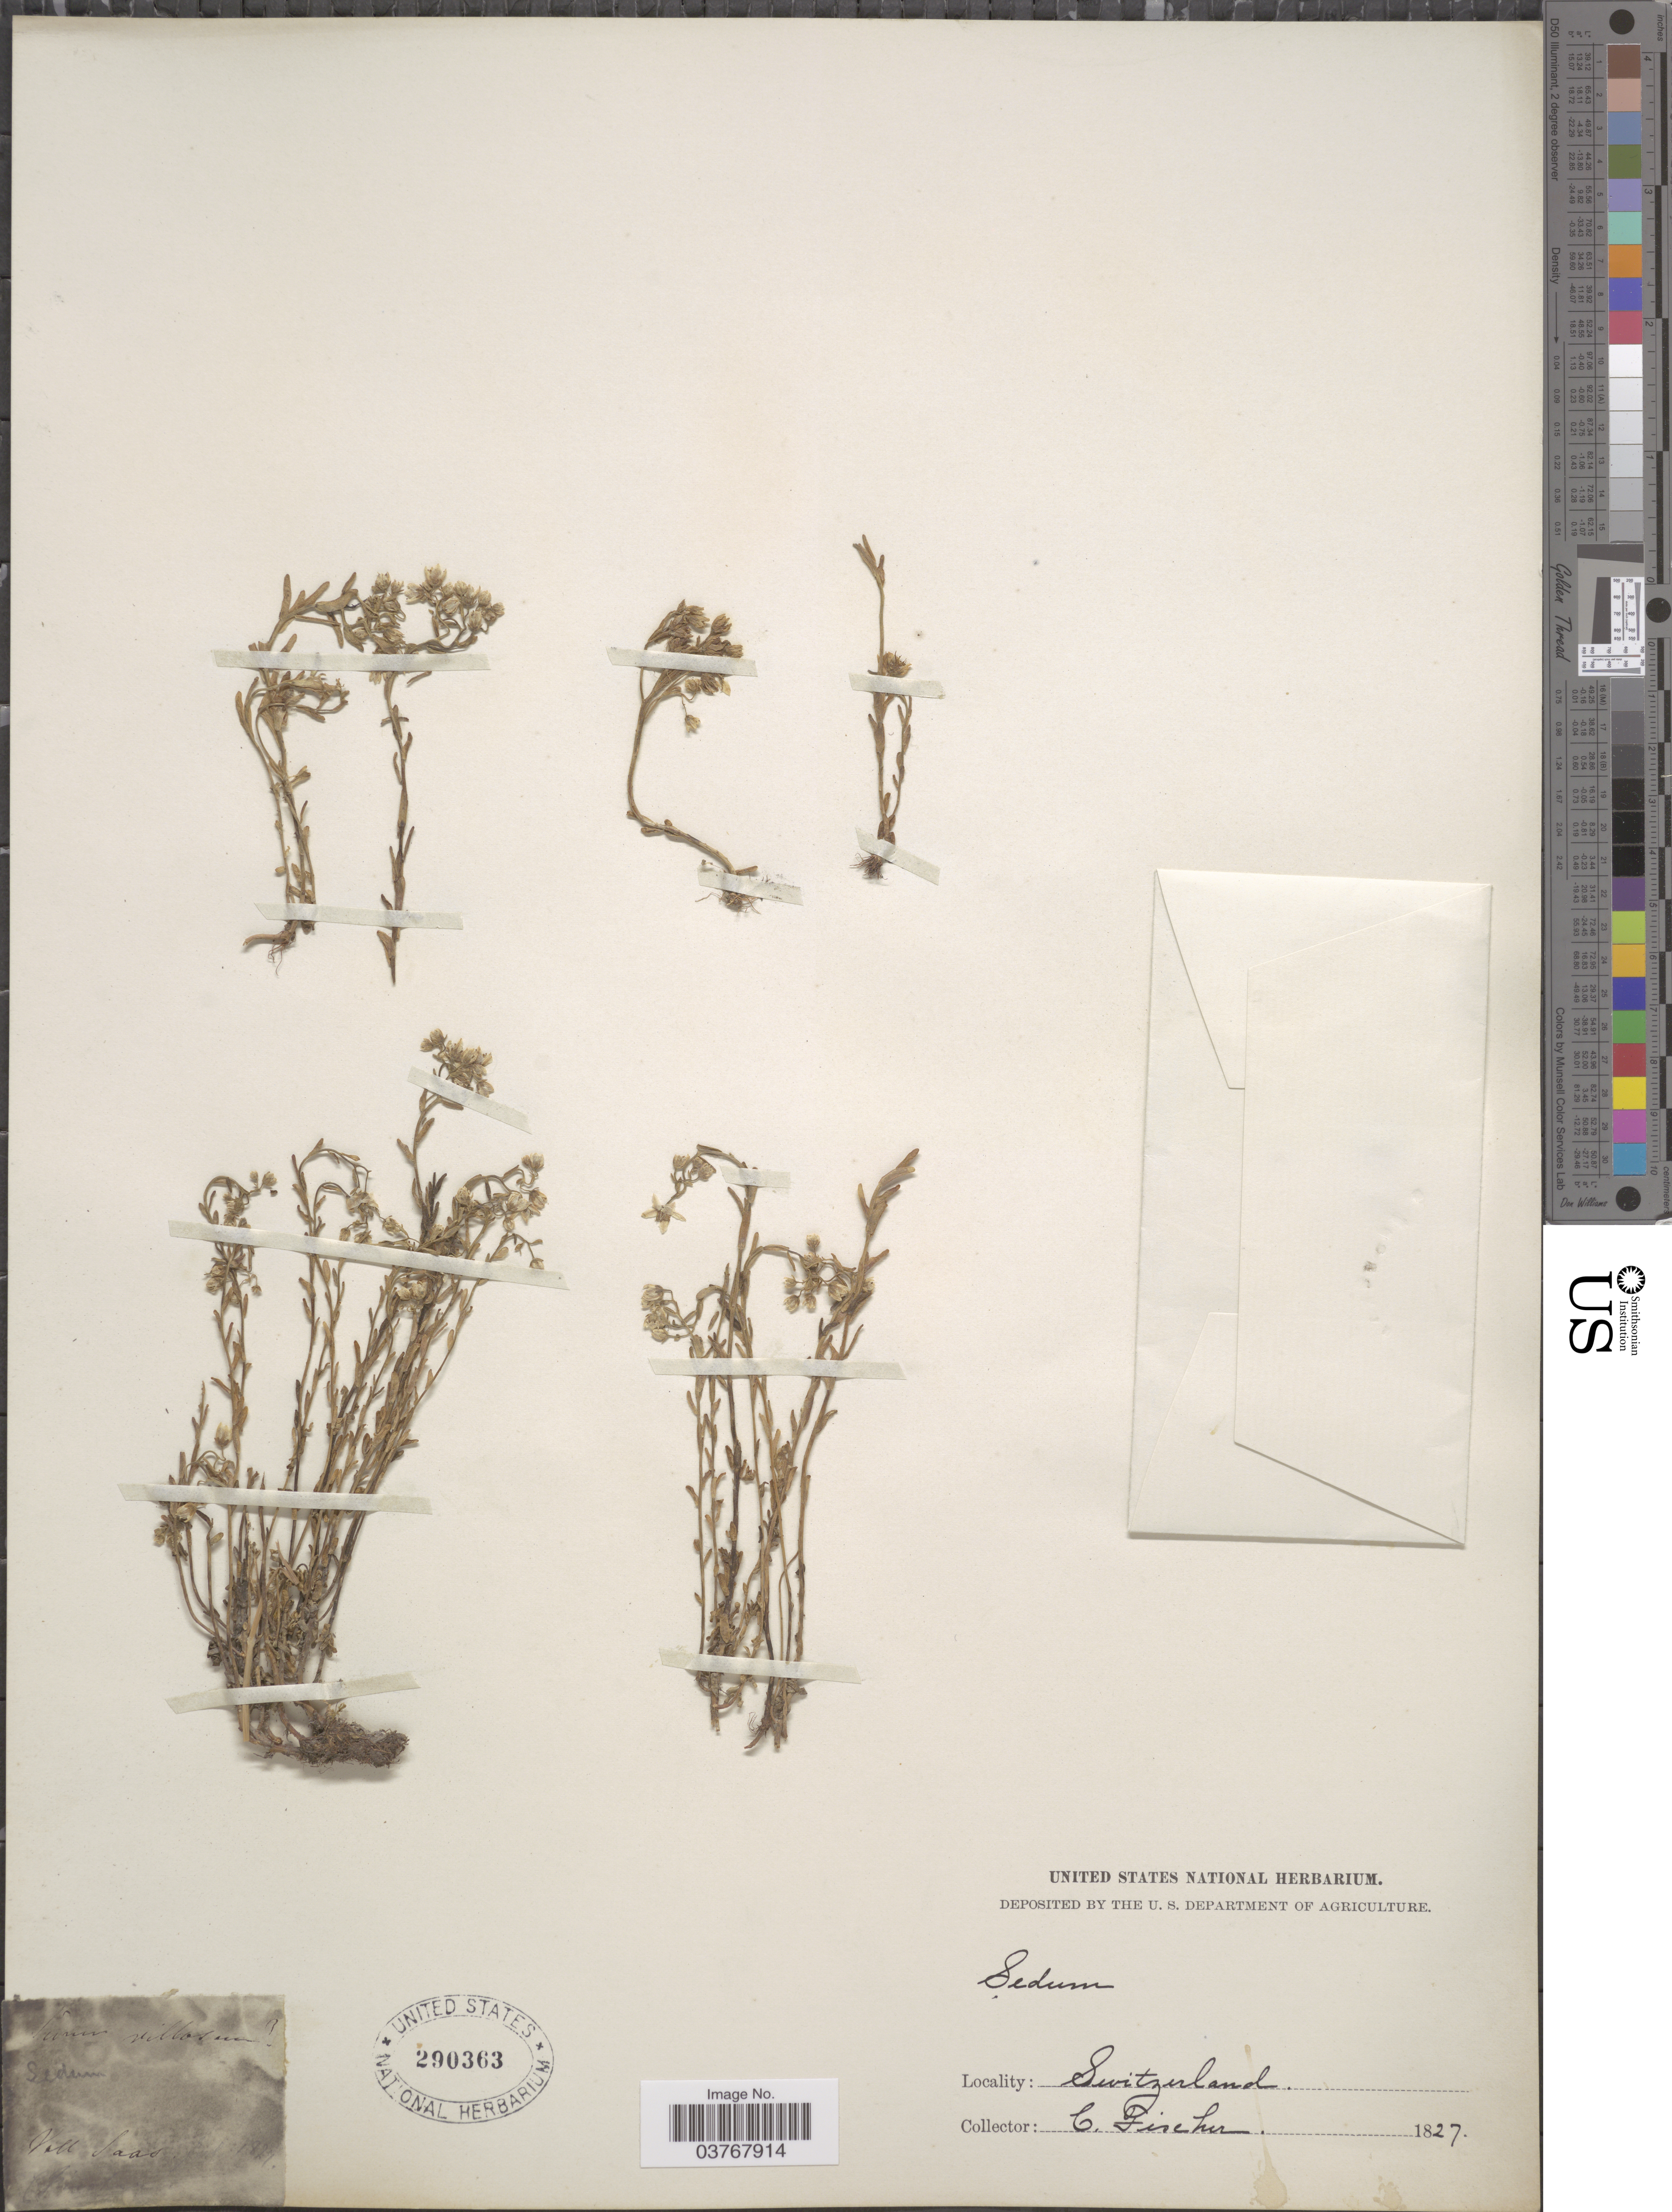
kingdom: Plantae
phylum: Tracheophyta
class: Magnoliopsida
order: Saxifragales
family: Crassulaceae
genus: Sedum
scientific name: Sedum villosum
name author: L.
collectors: C. E. C. Fischer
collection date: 1827-07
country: Switzerland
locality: Vall Saas.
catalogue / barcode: US 290363